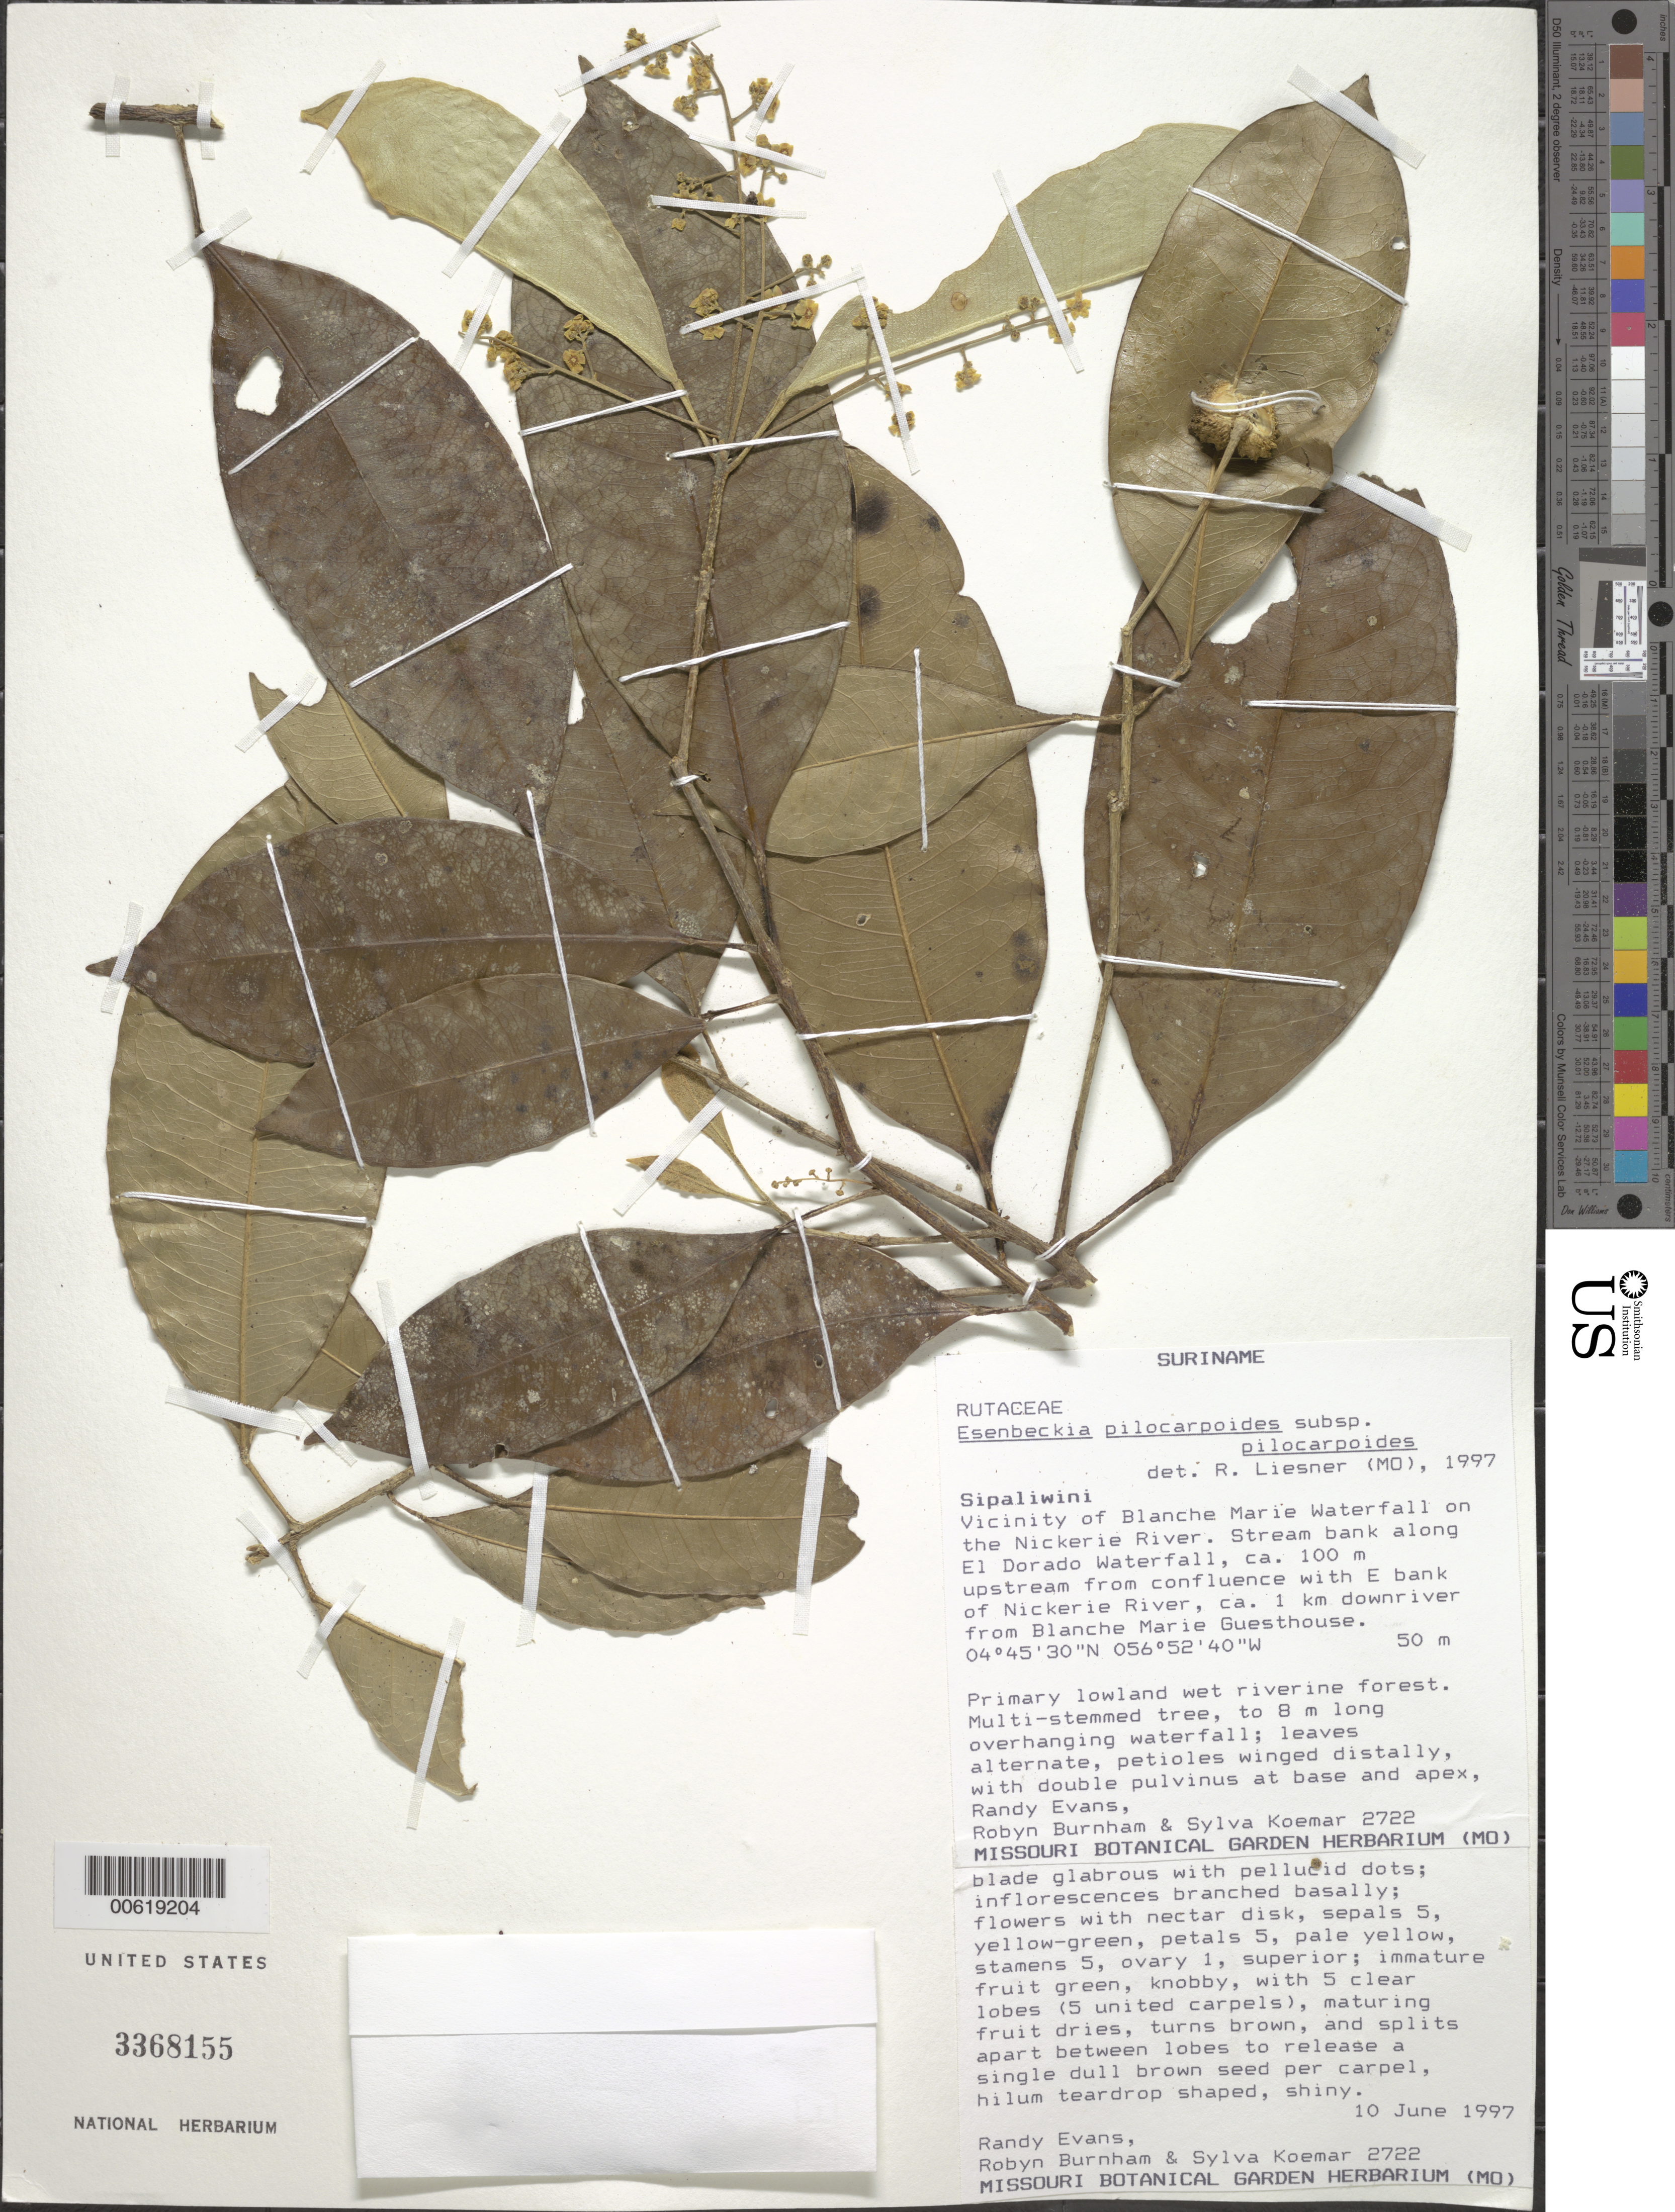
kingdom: Plantae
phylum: Tracheophyta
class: Magnoliopsida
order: Sapindales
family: Rutaceae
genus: Esenbeckia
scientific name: Esenbeckia pilocarpoides subsp. pilocarpoides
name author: Kunth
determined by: Liesner, R. L.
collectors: R. Evans, R. Burnham & S. Koemar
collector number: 2722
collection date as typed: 10-Jun-97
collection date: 1997-06-10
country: Suriname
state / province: Sipaliwini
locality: Blanche Marie Waterfall, vic., on Nickerie R.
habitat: Primary lowland forest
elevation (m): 50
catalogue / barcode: US 3368155